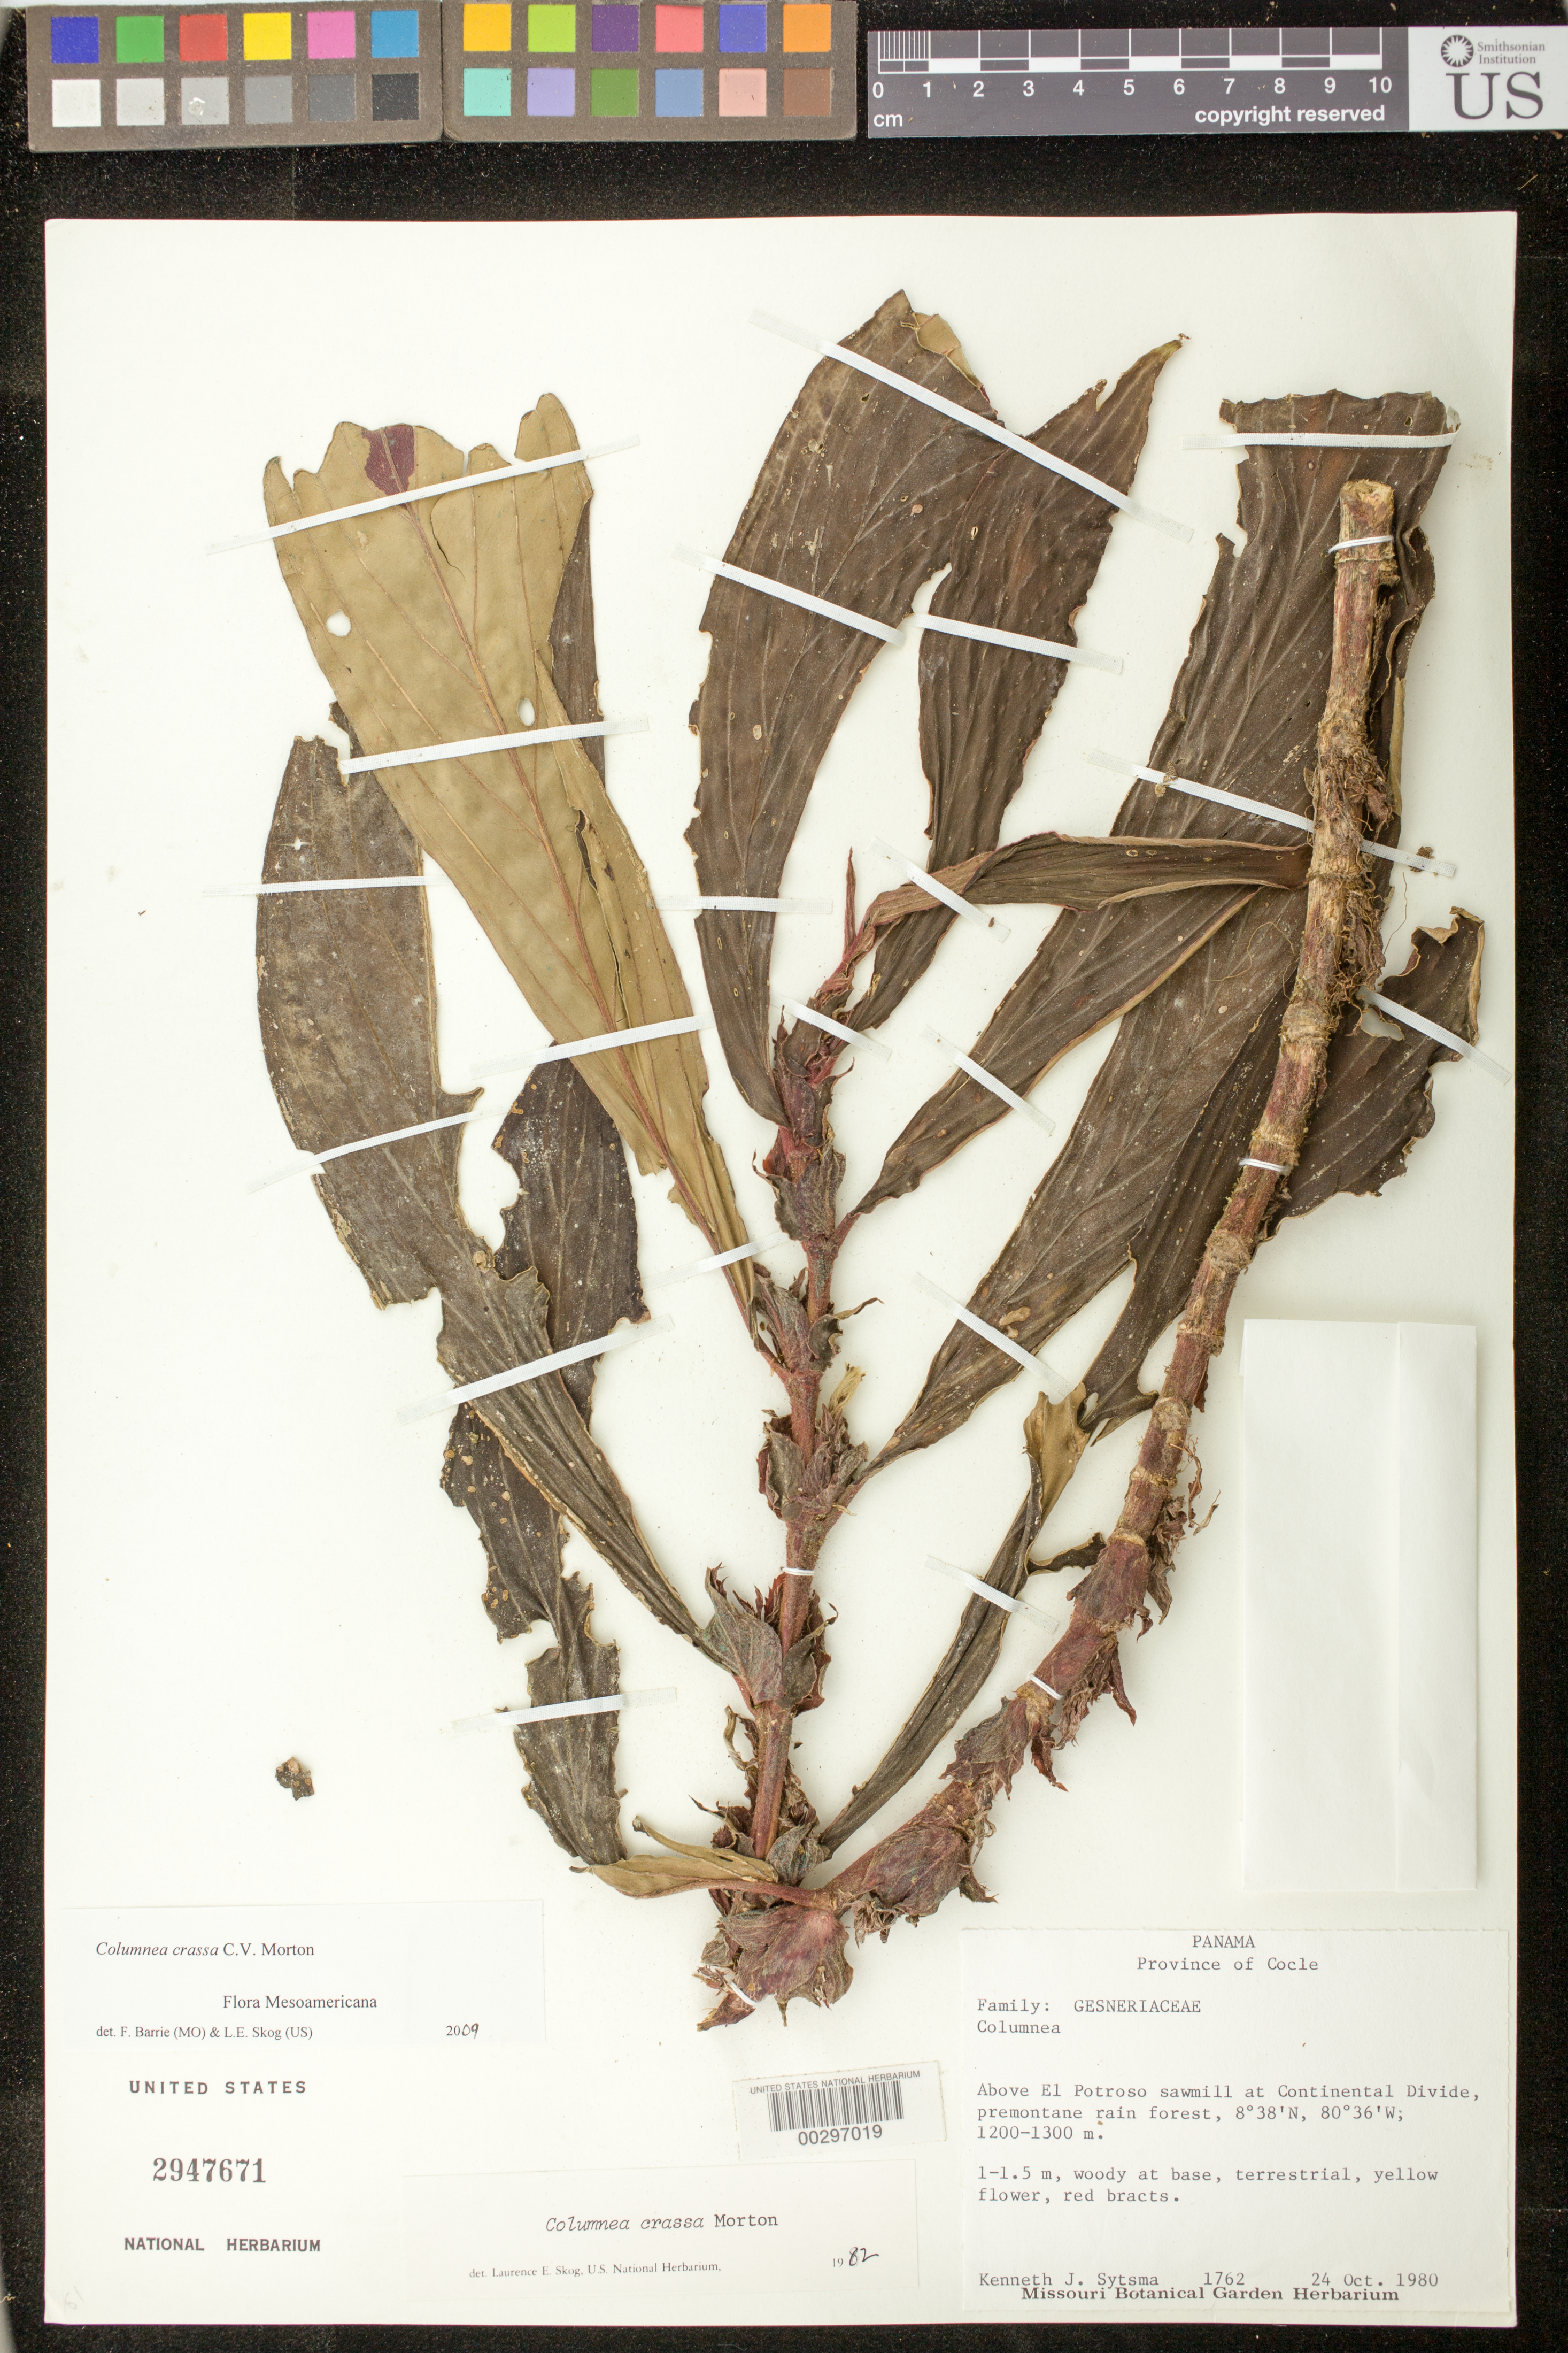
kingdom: Plantae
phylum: Tracheophyta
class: Magnoliopsida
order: Lamiales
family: Gesneriaceae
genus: Columnea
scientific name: Columnea crassa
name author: C.V. Morton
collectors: K. J. Sytsma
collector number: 1762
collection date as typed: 24 Oct 1980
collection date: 1980-10-24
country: Panama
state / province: Coclé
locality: El Portroso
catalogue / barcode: US 2947671